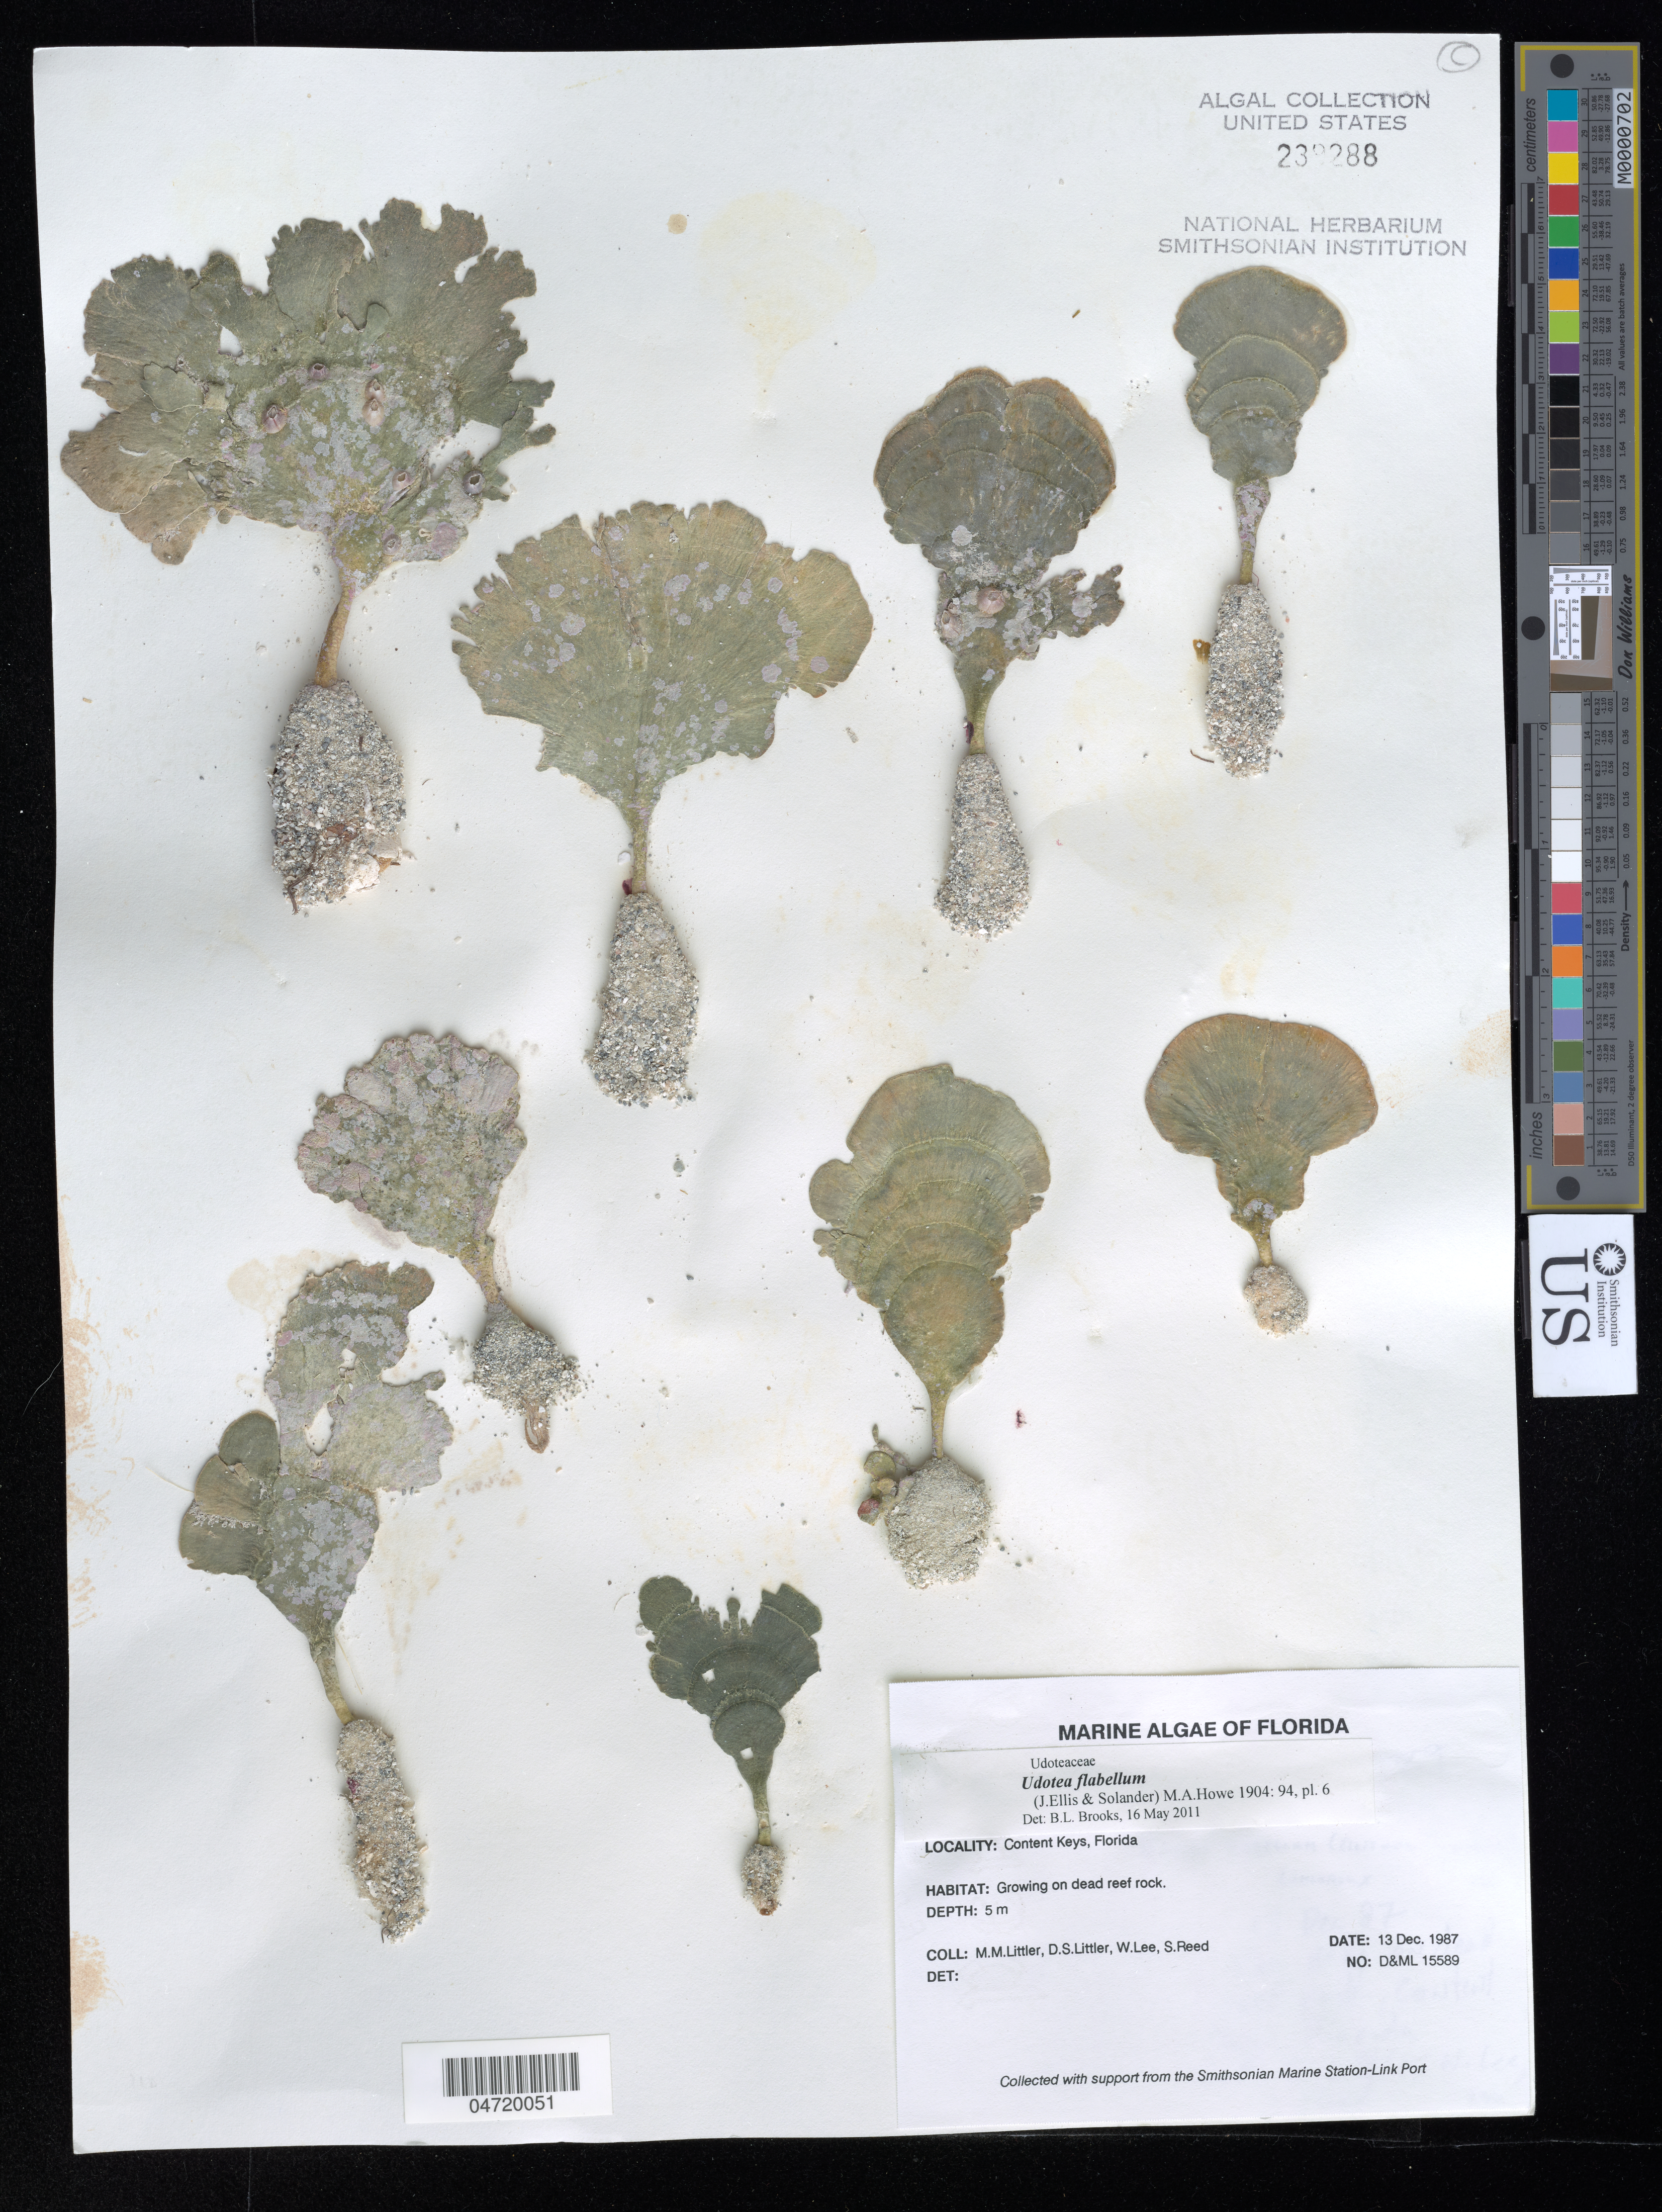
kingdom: Plantae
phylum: Chlorophyta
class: Ulvophyceae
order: Bryopsidales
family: Udoteaceae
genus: Udotea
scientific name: Udotea flabellum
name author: (J. Ellis & Sol.) M. Howe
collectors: M. M. Littler, D. S. Littler, W. Lee & S. Reed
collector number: D&ML15589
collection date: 1987-12-13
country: United States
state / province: Florida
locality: Content Keys.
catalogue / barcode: US 239288